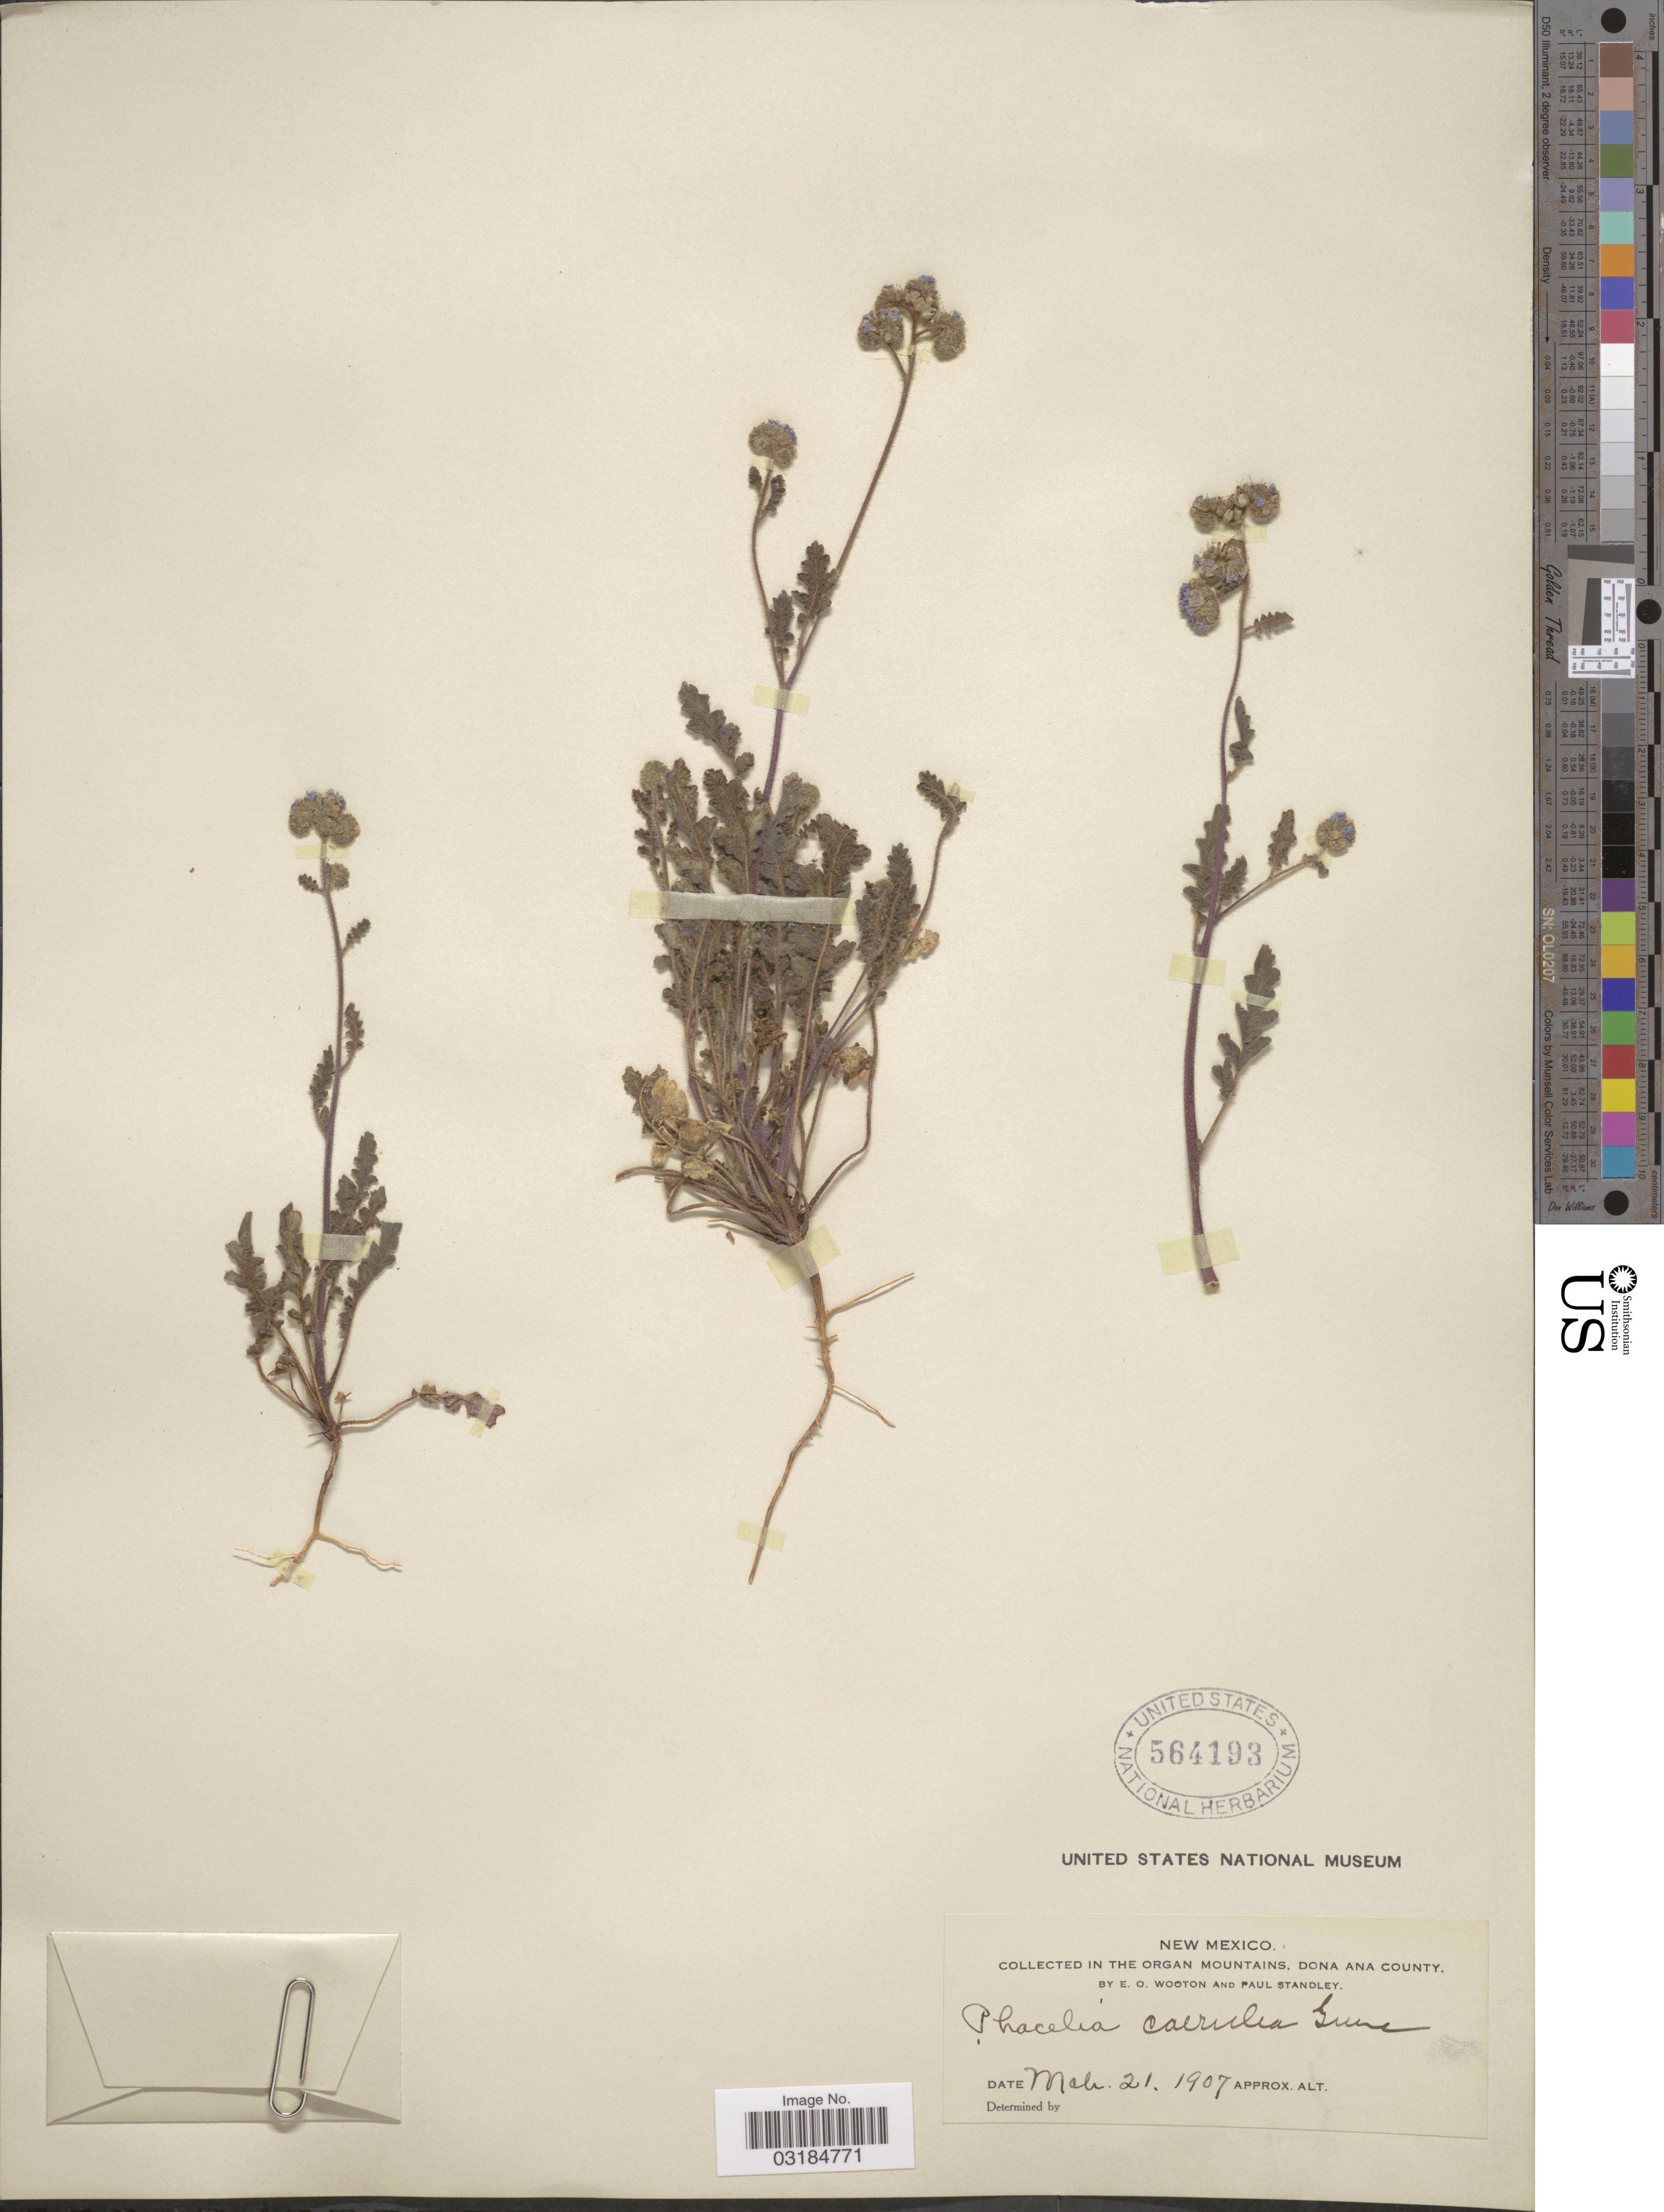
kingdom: Plantae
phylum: Tracheophyta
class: Magnoliopsida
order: Boraginales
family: Hydrophyllaceae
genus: Phacelia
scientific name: Phacelia caerulea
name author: Greene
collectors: E. O. Wooton & P. C. Standley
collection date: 1907-03-21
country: United States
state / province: New Mexico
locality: In The Organ Mountains, Dona Ana County.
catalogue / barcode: US 564193